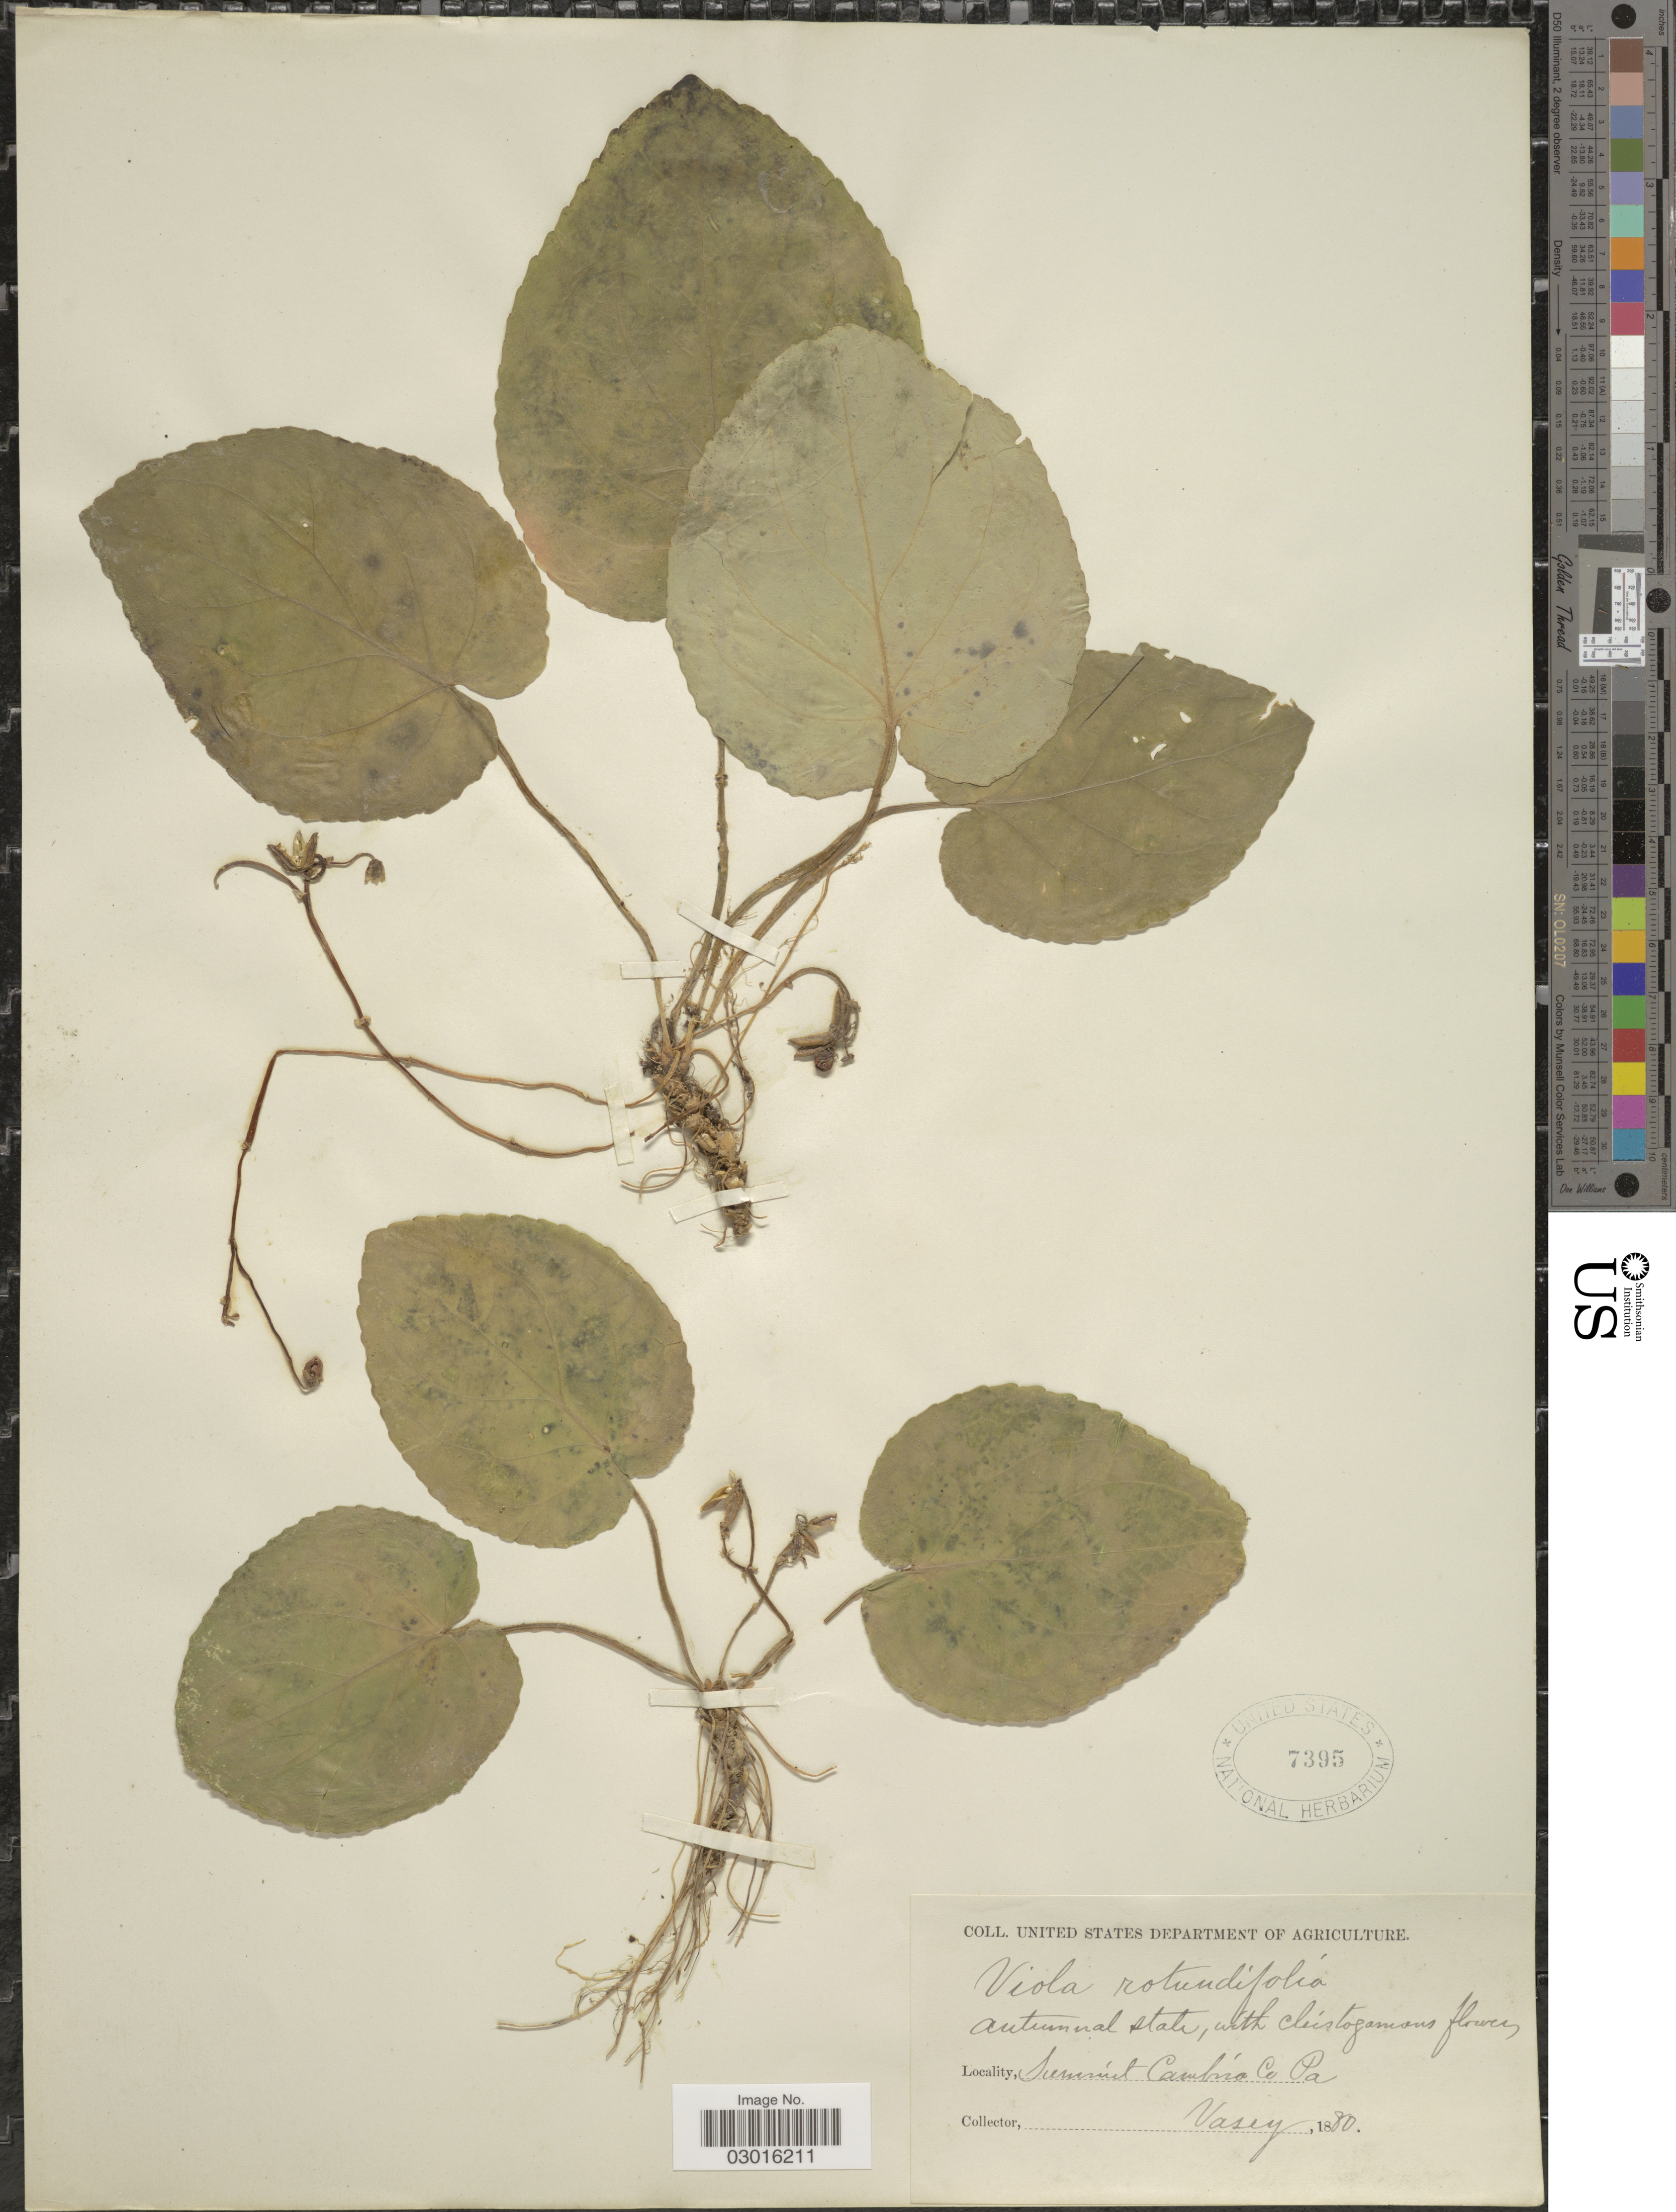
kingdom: Plantae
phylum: Tracheophyta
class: Magnoliopsida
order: Malpighiales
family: Violaceae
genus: Viola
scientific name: Viola rotundifolia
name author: Michx.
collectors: Vasey, --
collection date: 1880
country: United States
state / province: Pennsylvania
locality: Summit Cambria Co.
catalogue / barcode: US 7395